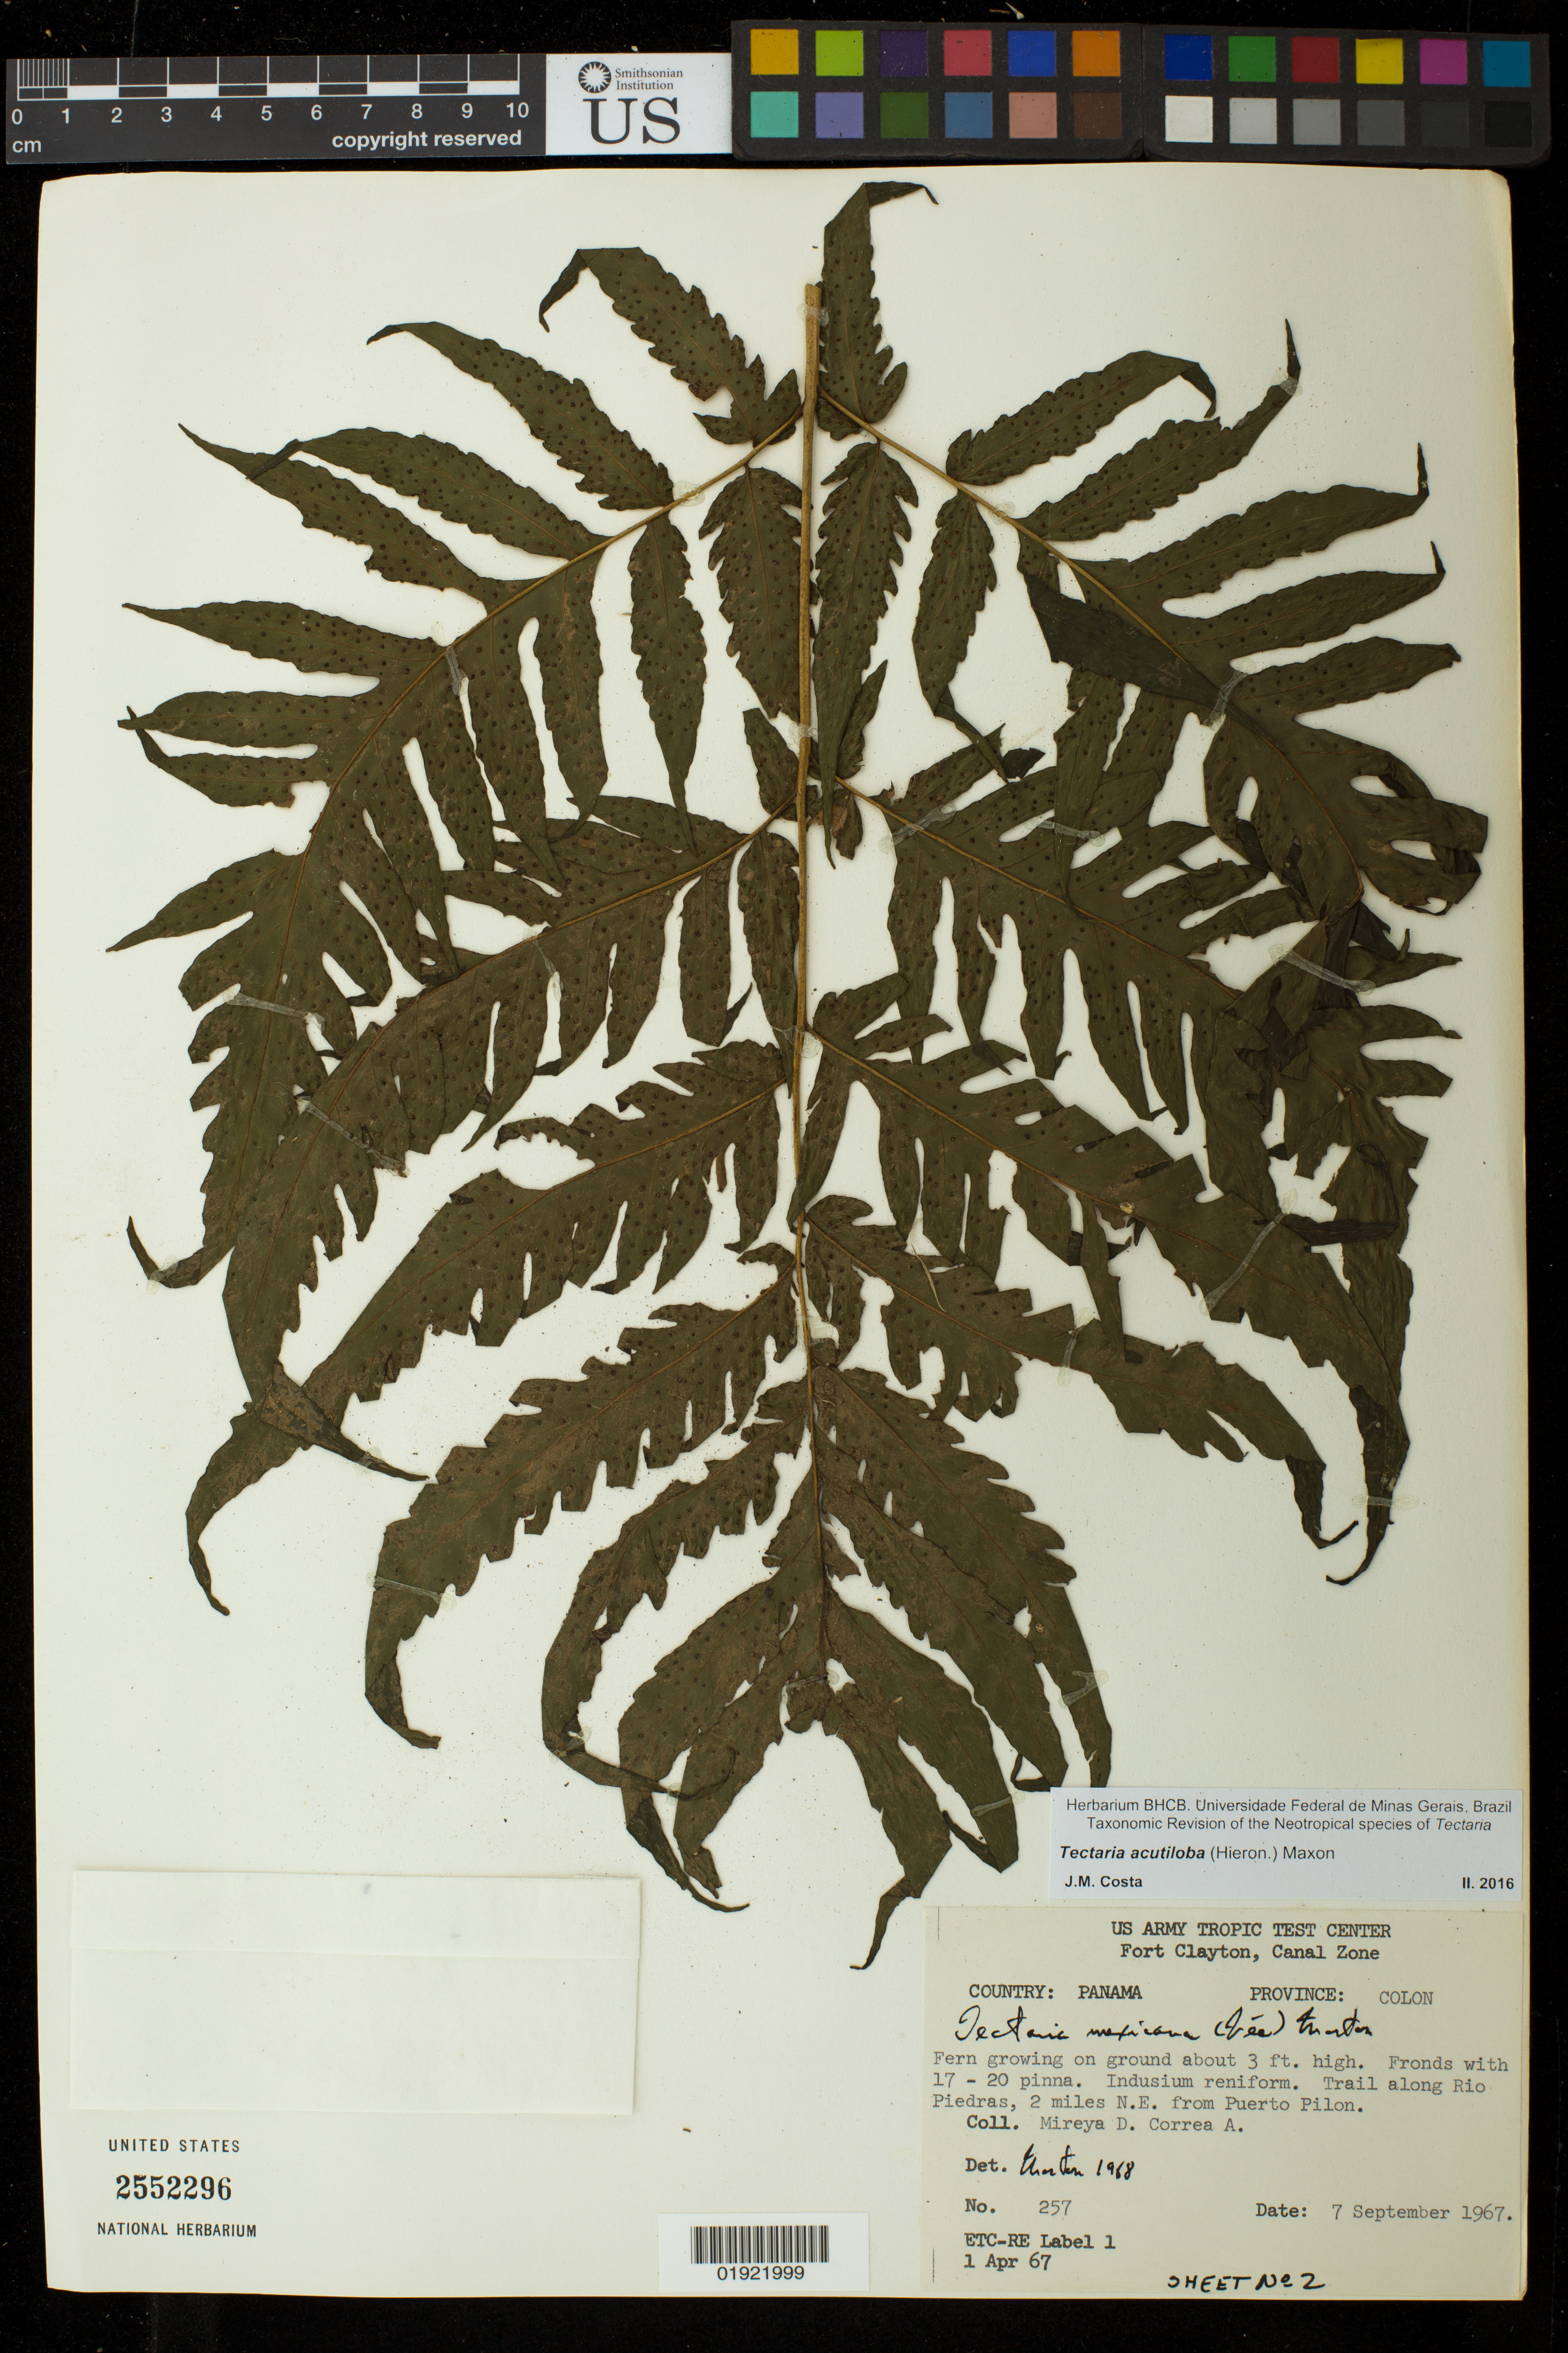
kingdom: Plantae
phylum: Tracheophyta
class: Polypodiopsida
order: Polypodiales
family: Tectariaceae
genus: Tectaria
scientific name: Tectaria acutiloba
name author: (Hieron.) Maxon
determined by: Costa, J. M.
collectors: M. D. Corrêa-A.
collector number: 257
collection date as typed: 7 September 1967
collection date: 1967-09-07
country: Panama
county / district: Canal Zone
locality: US Army Tropic Test Center, Fort Clayton, Trail along Rio Piedras, 2 miles NE from Puerto Pilon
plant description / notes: Sheet No. 2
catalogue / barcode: US 2552296